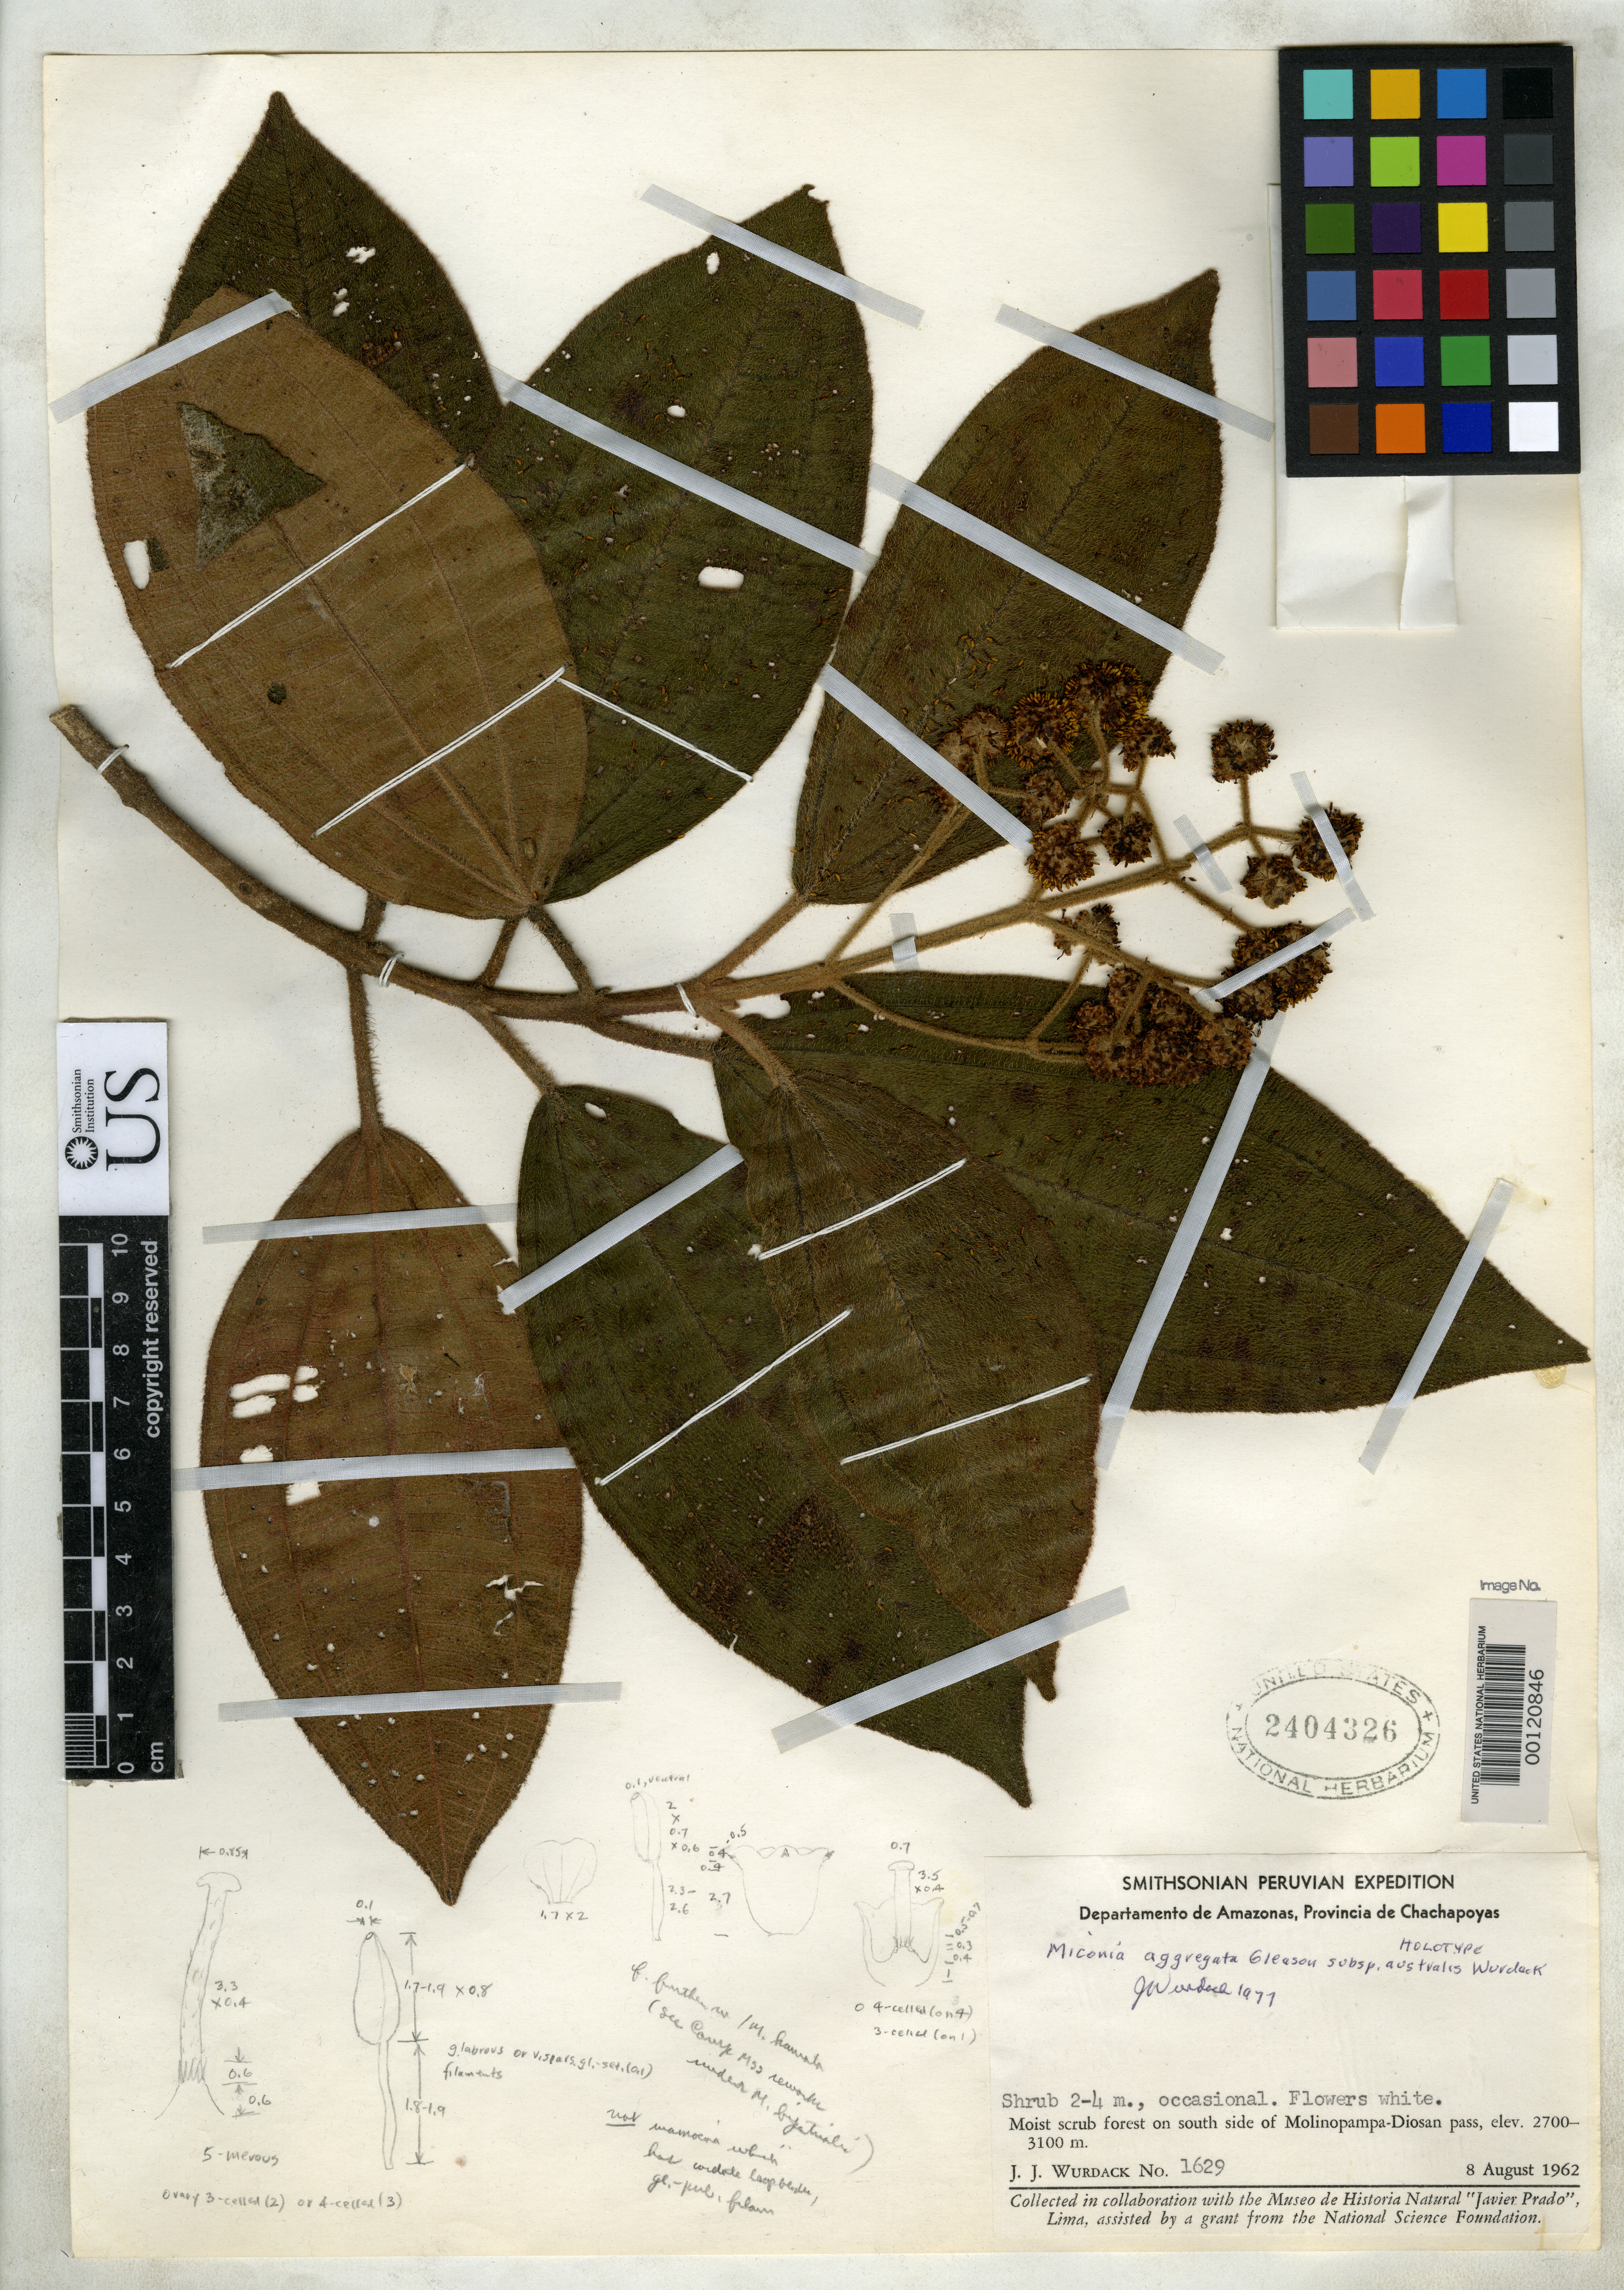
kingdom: Plantae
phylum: Tracheophyta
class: Magnoliopsida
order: Myrtales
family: Melastomataceae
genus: Miconia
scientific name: Miconia aggregata subsp. australis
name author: Wurdack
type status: Holotype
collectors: J. J. Wurdack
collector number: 1629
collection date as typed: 08 Aug 1962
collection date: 1962-08-08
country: Peru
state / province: Amazonas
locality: Molinopampa-Diosan Pass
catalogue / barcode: US 2404326